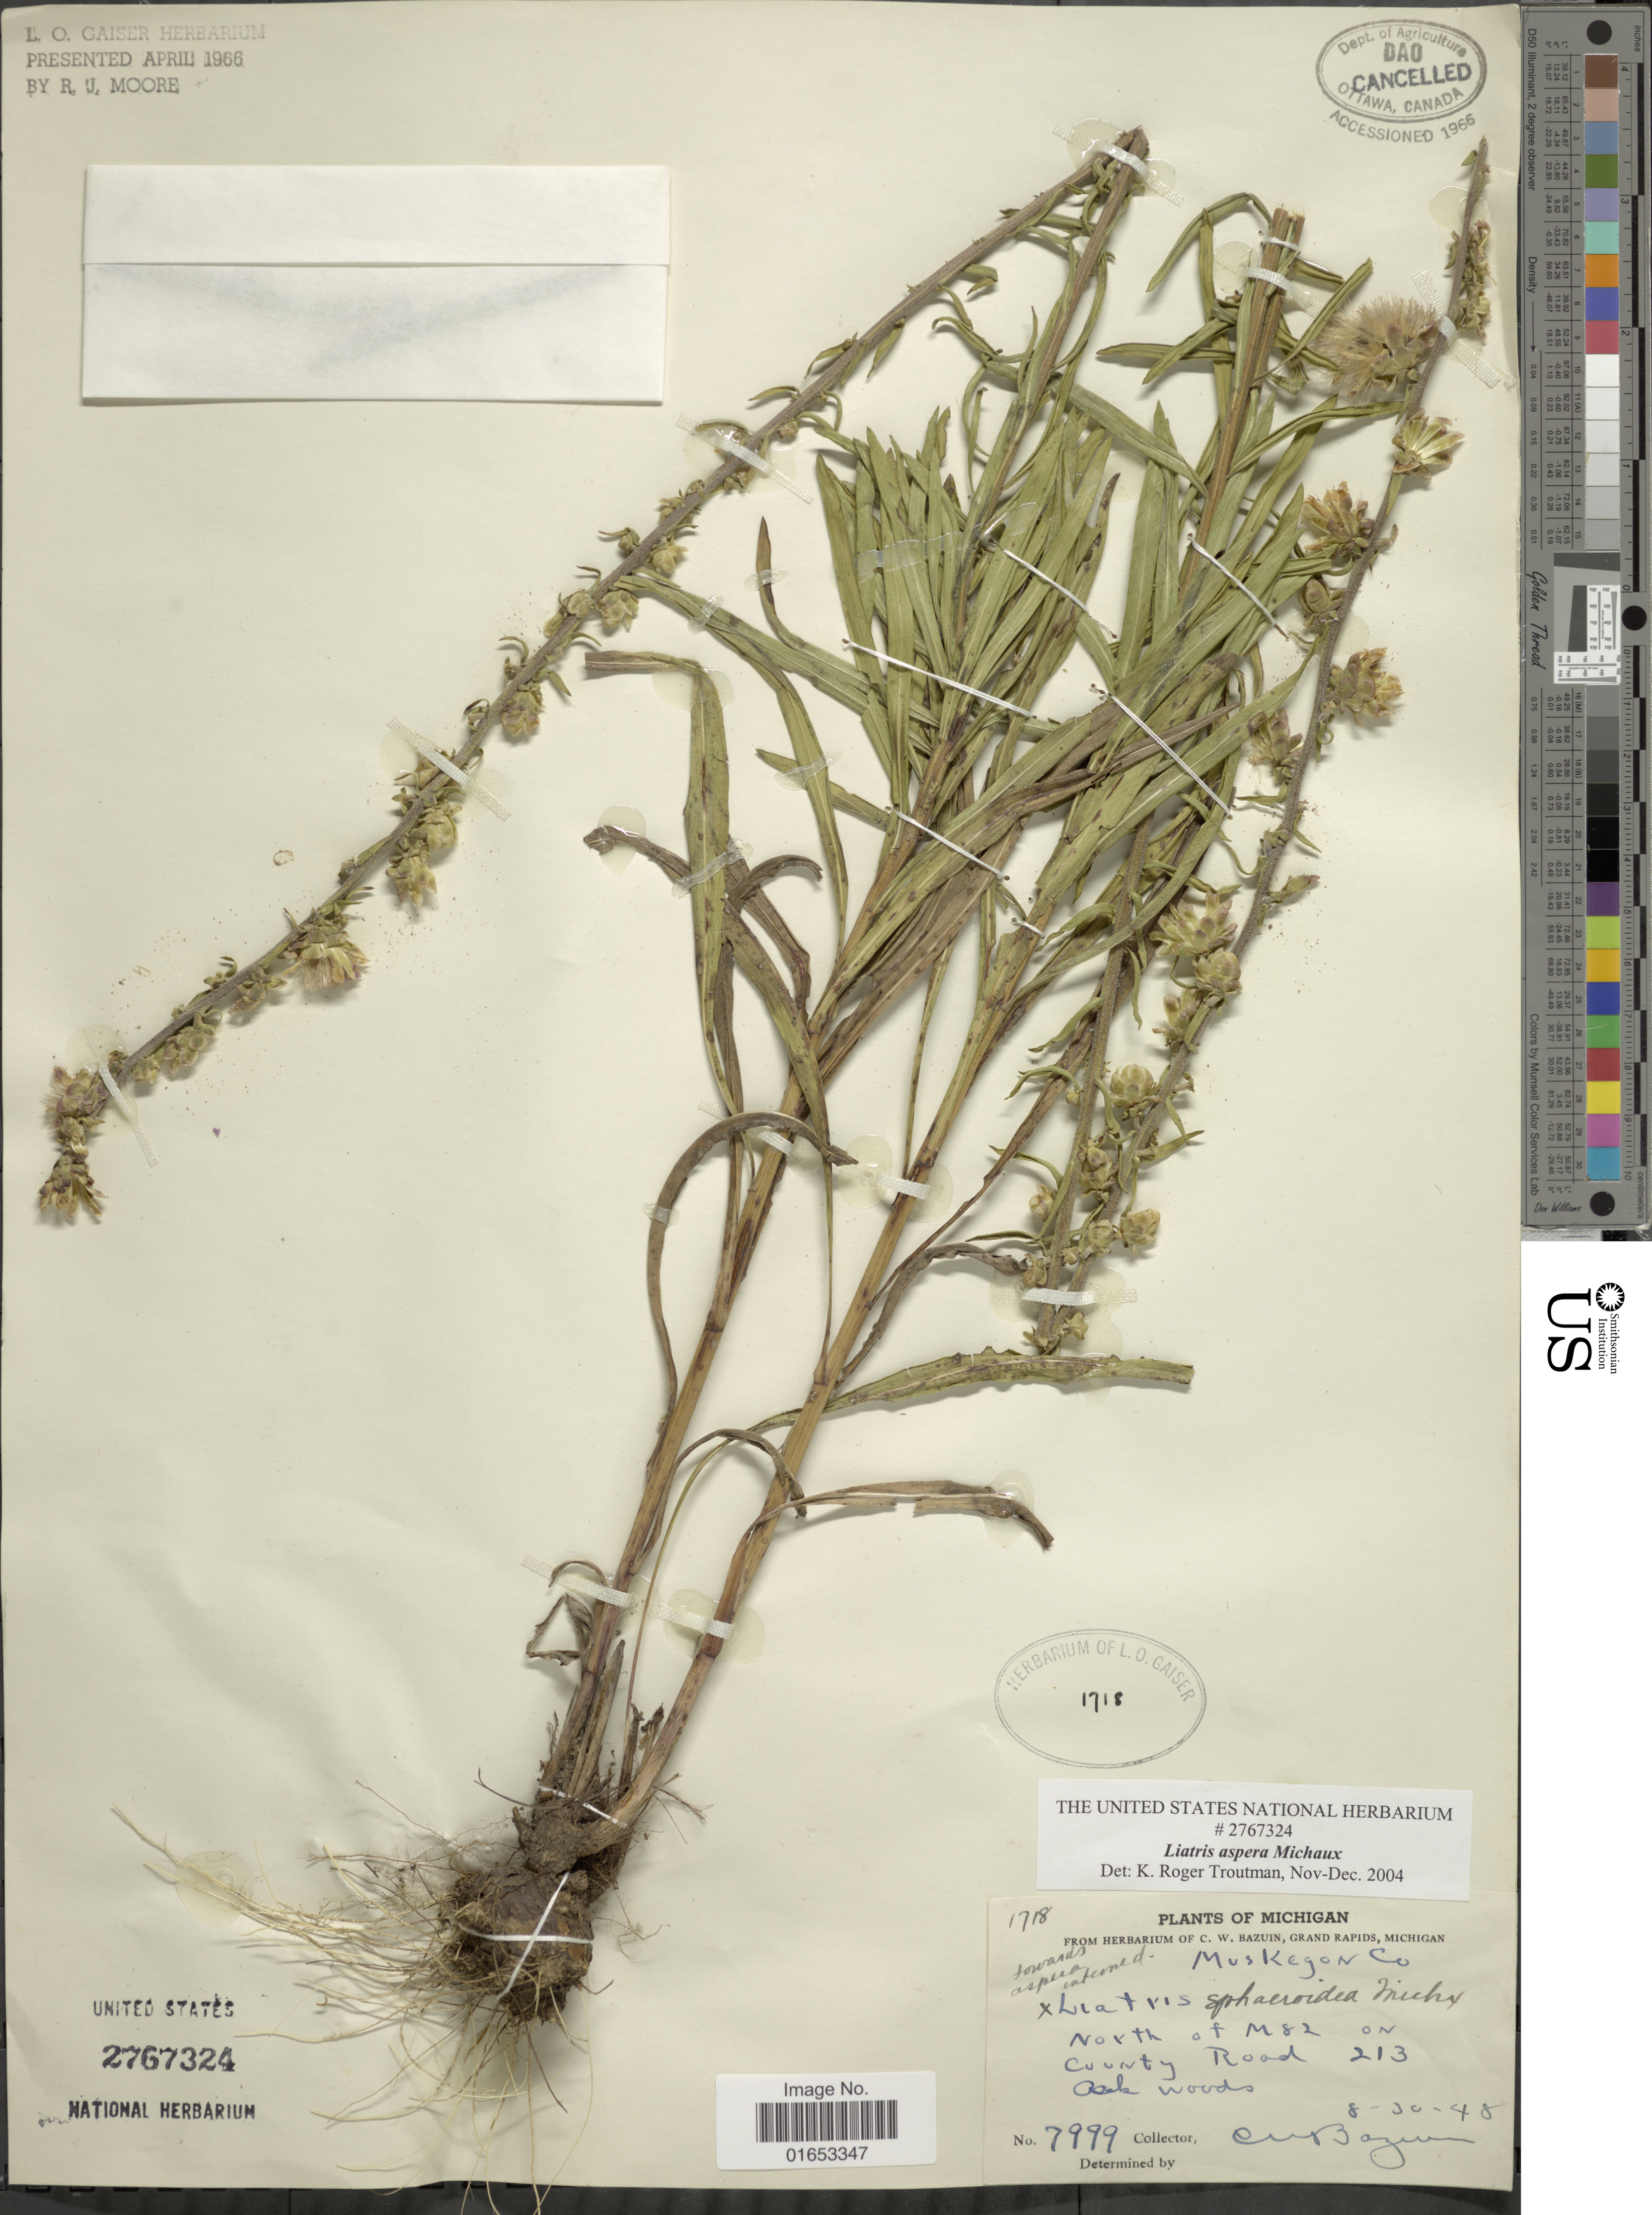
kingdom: Plantae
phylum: Tracheophyta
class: Magnoliopsida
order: Asterales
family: Asteraceae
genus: Liatris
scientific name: Liatris aspera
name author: Michx.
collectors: C. Bazuin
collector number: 7999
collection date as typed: Transcribed d/m/y: 30/8/48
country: United States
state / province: Michigan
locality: North of M82 on County Road 213 oak woods, Muskegon Co.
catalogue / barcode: US 2767324